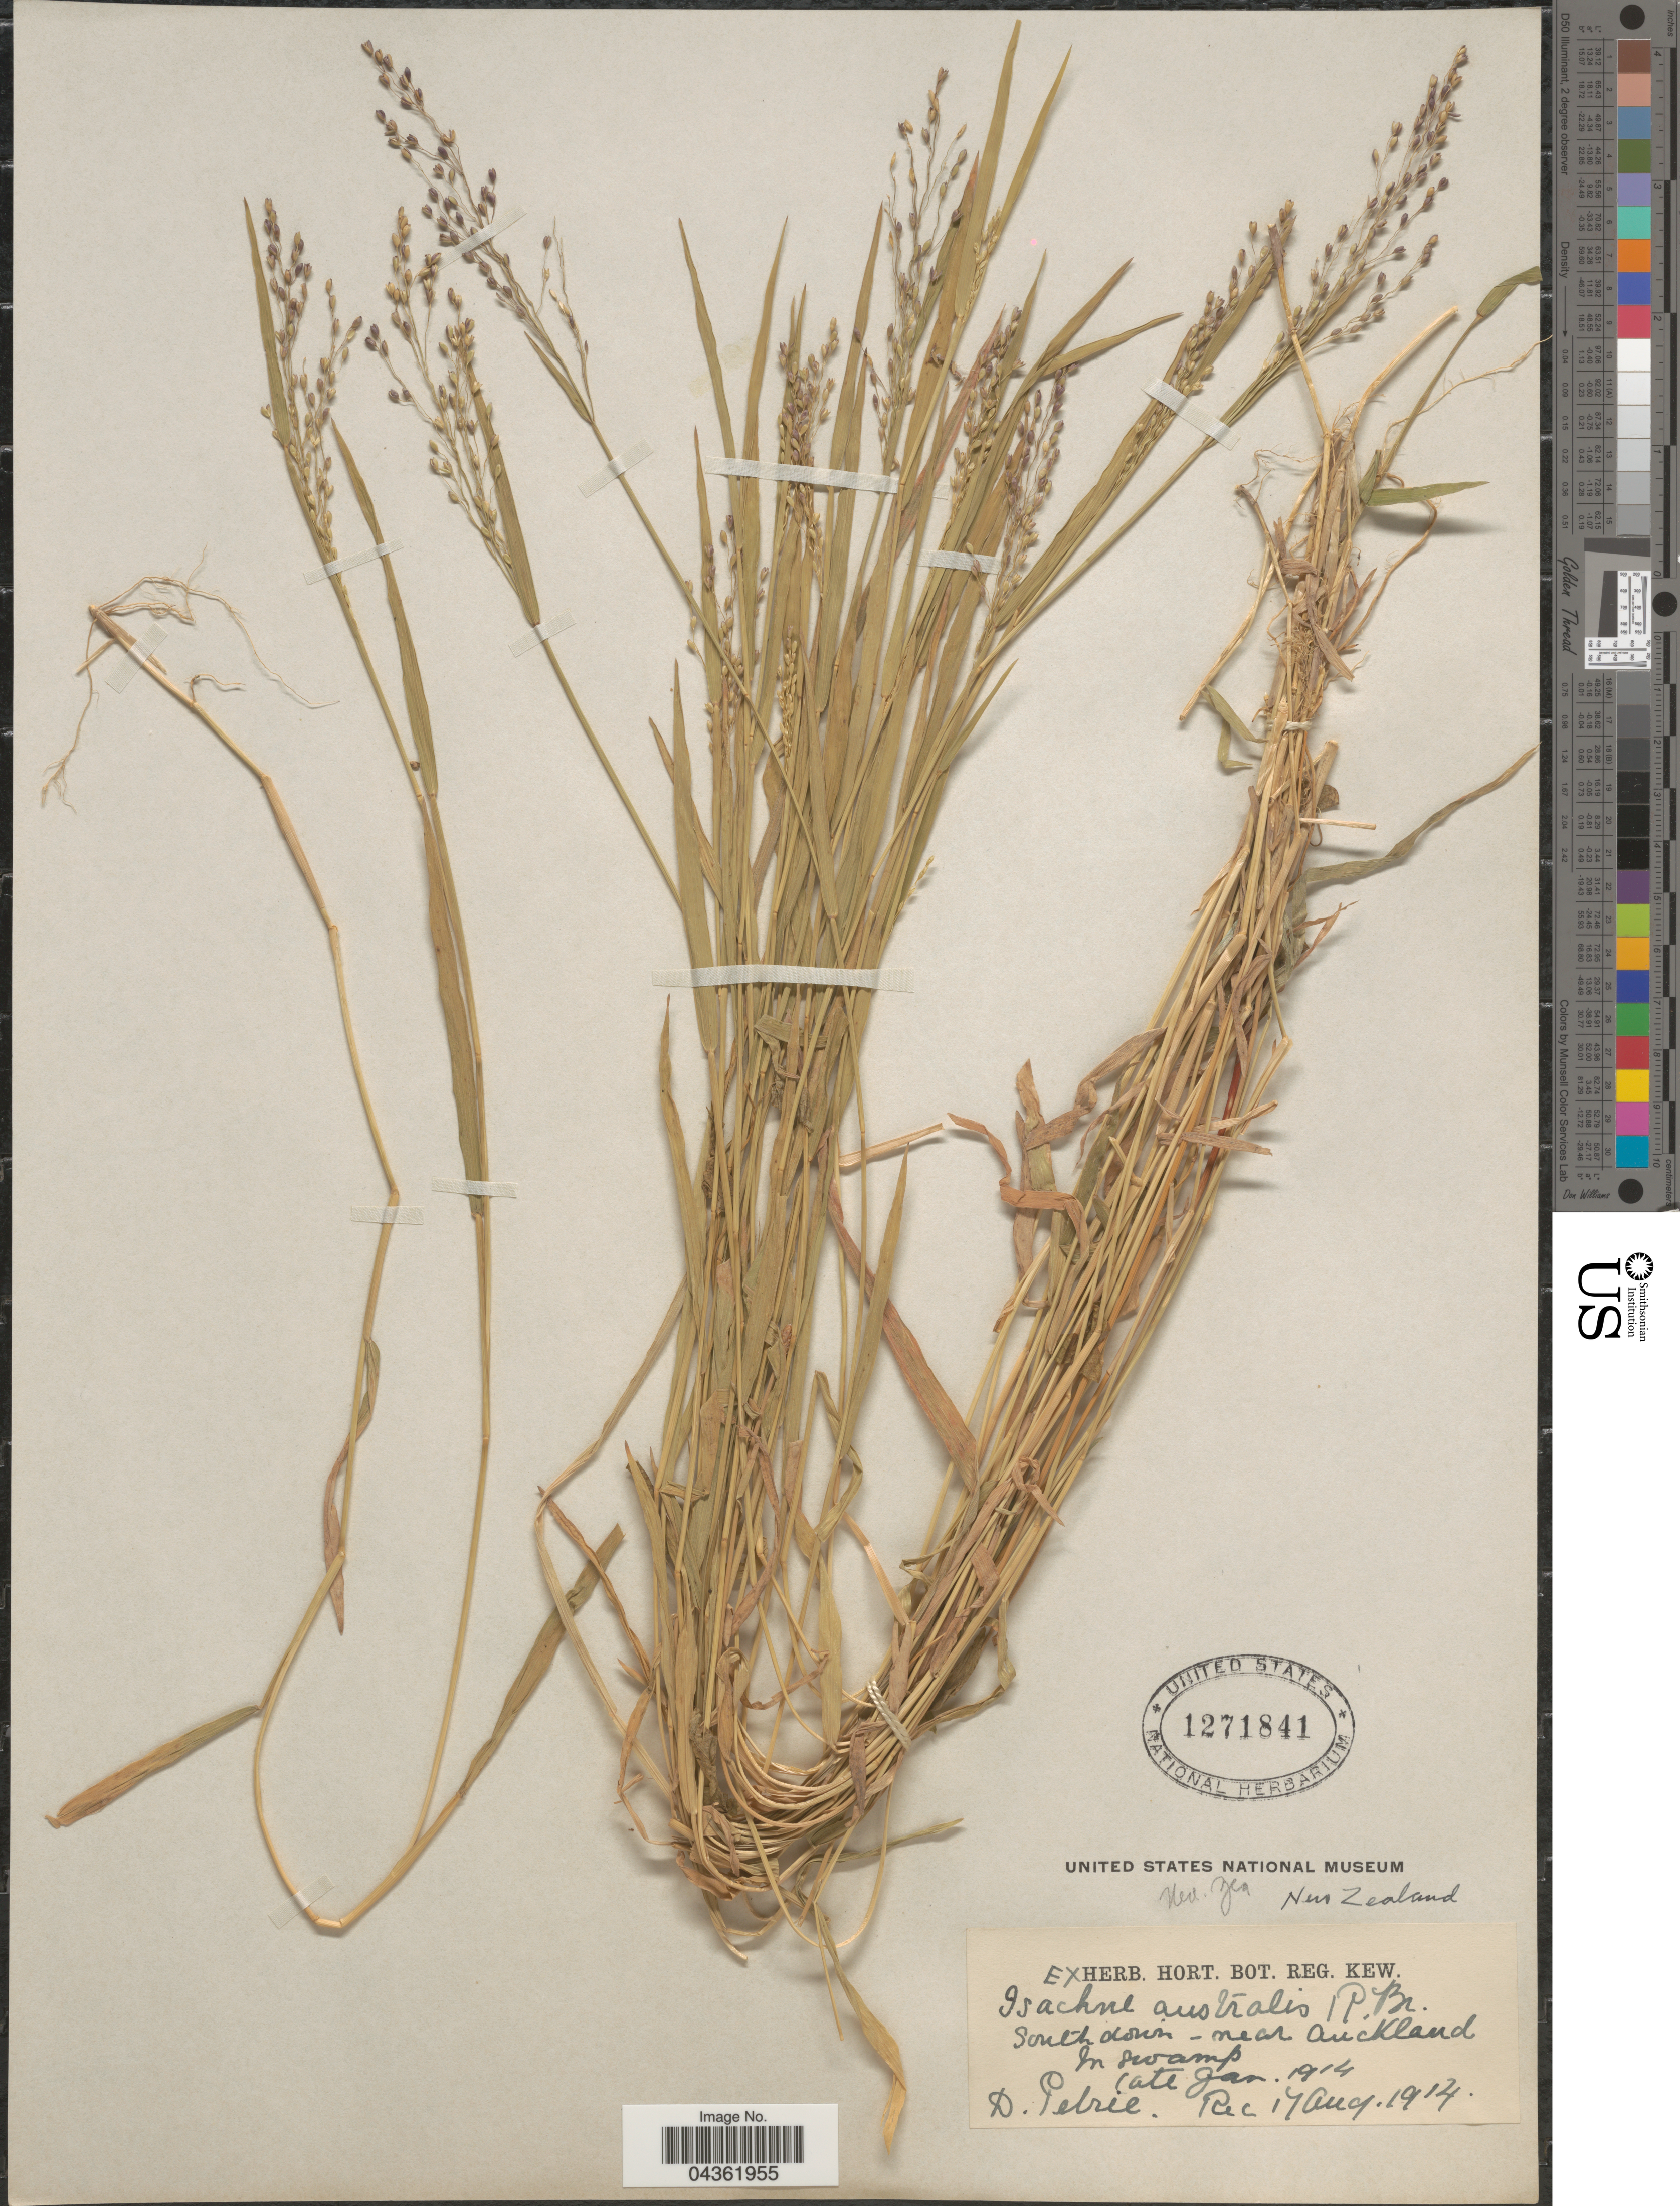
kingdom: Plantae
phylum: Tracheophyta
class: Liliopsida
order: Poales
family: Poaceae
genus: Isachne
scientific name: Isachne globosa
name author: (Thunb.) Kuntze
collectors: D. Petrie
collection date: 1914-08-17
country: New Zealand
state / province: Auckland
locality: Southdown-near Auckland. In swamp.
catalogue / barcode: US 1271841